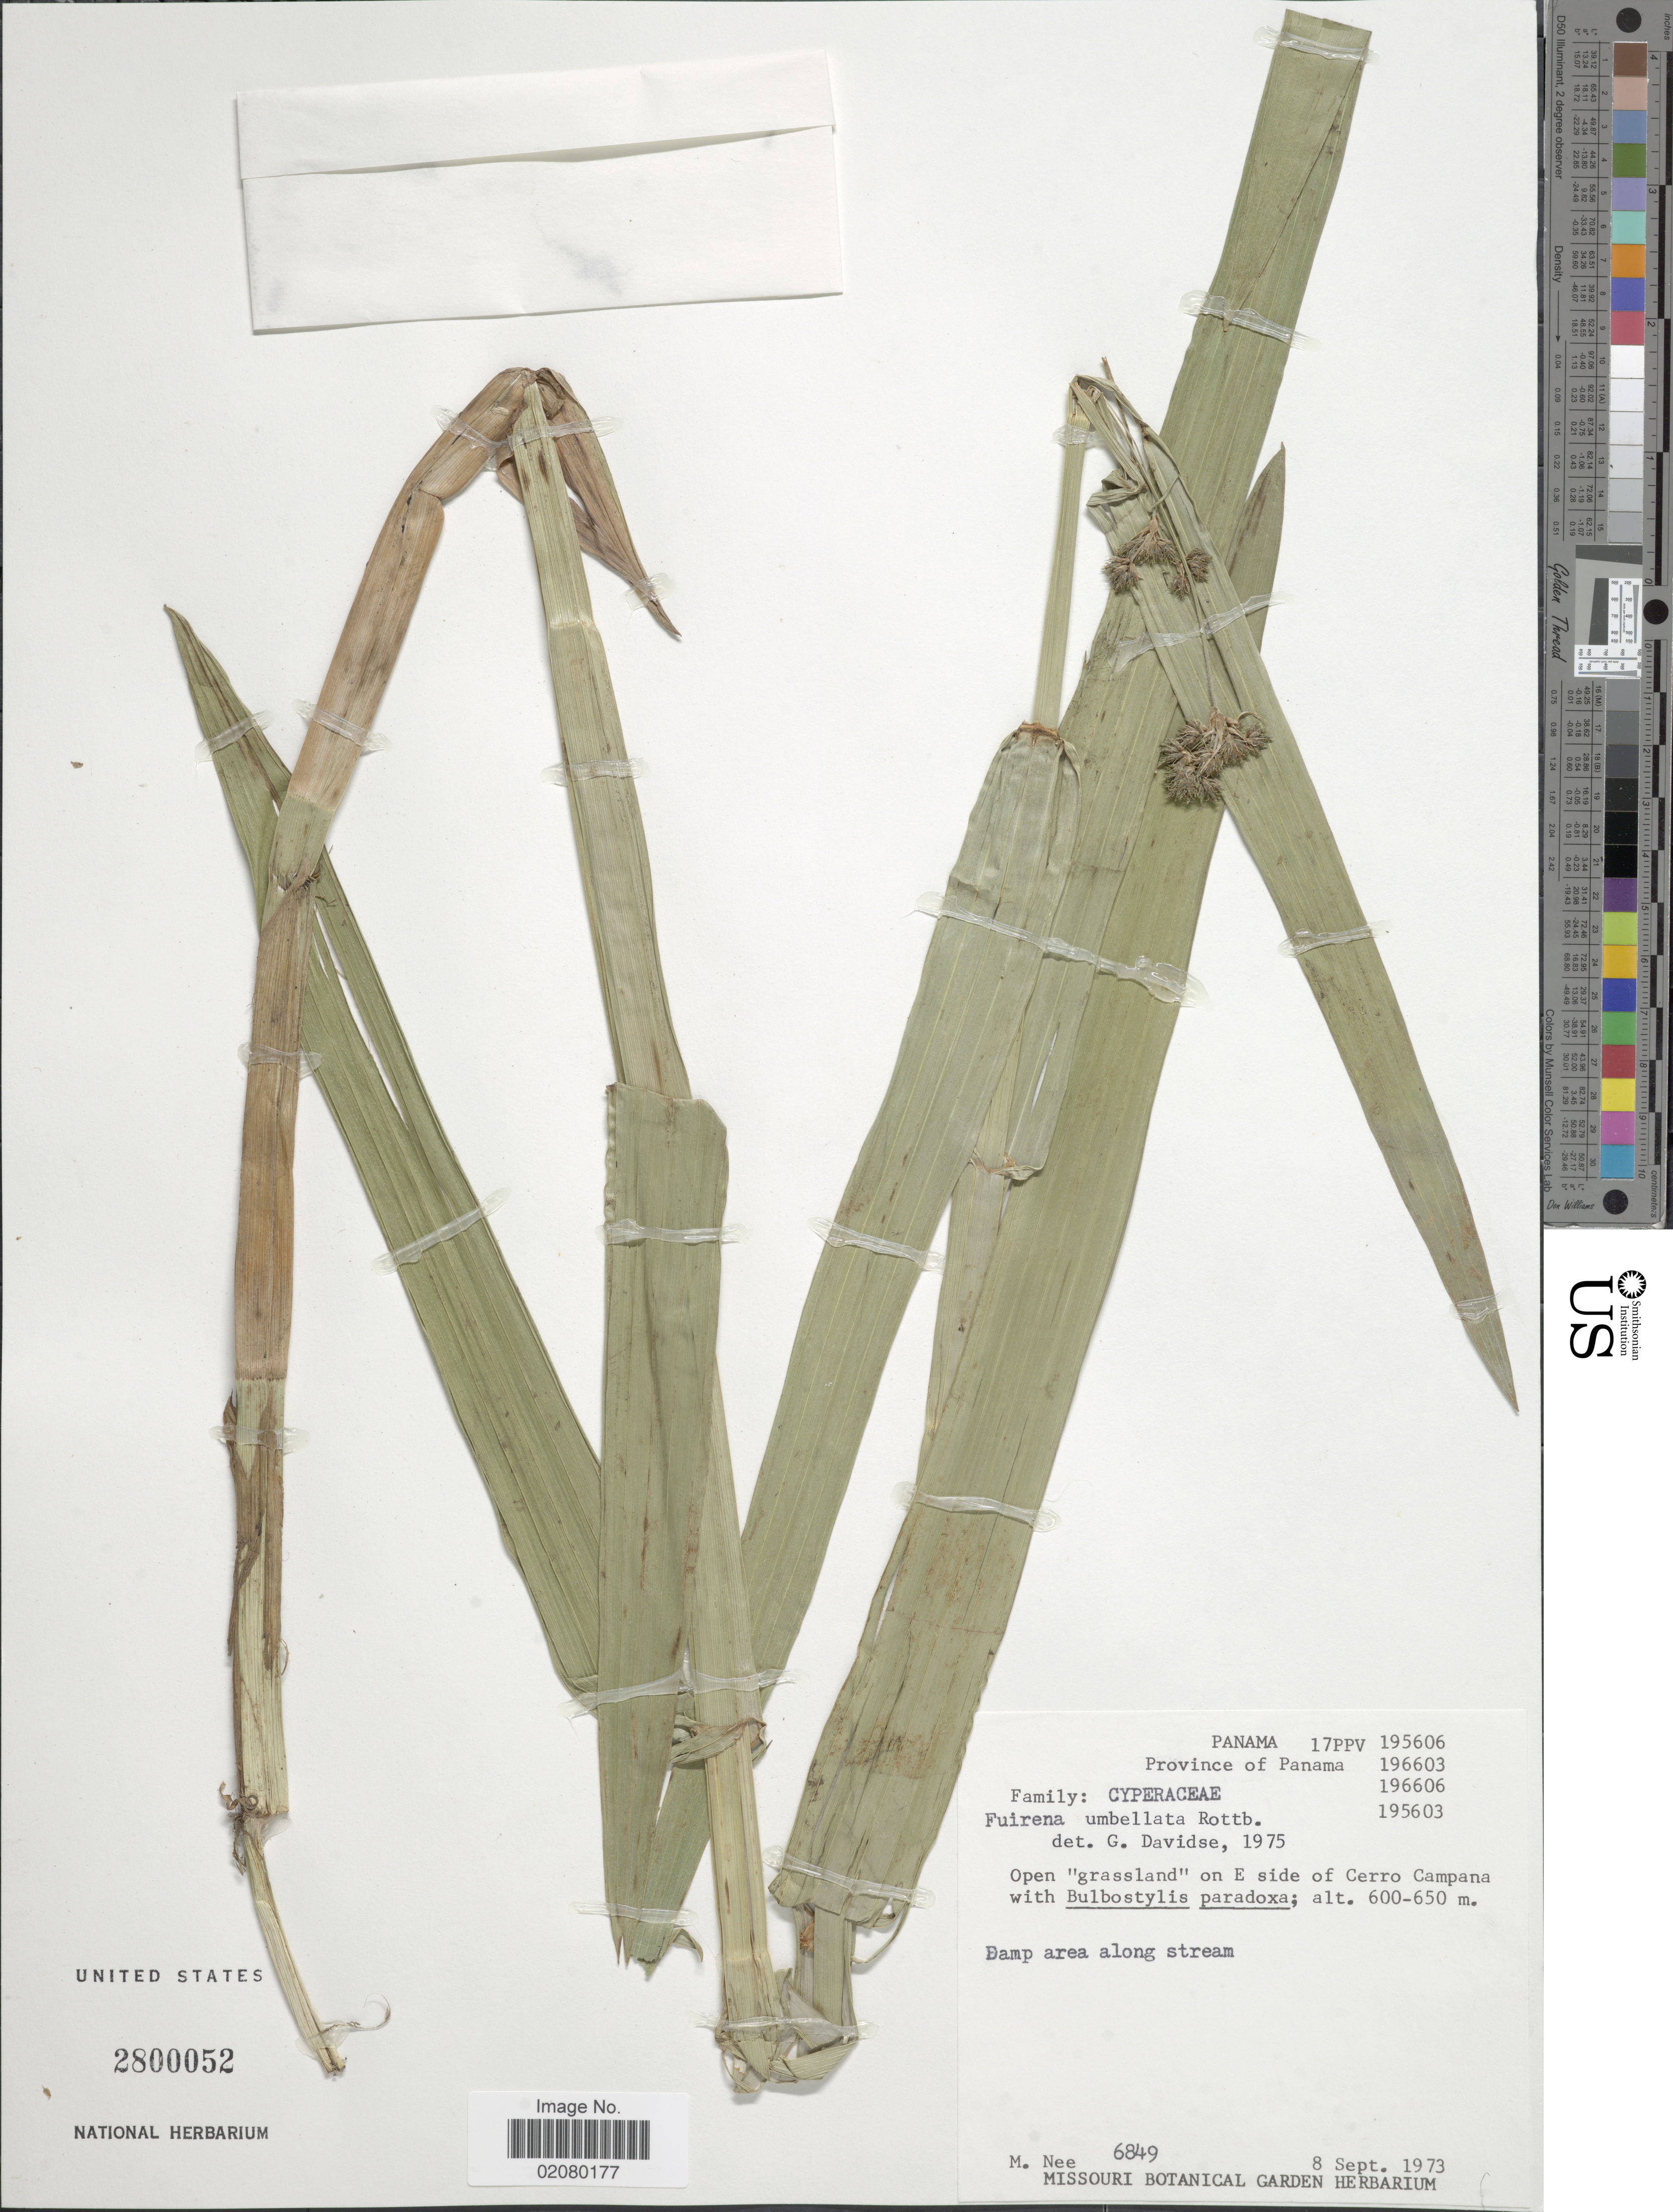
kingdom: Plantae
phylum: Tracheophyta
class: Liliopsida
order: Poales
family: Cyperaceae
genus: Fuirena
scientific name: Fuirena umbellata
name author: Rottb.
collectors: M. Nee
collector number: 6849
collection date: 1973-09-08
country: Panama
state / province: Panamá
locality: Province of Panama. Open "grassland" on E side of Cerro Campana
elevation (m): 600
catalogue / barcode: US 2800052